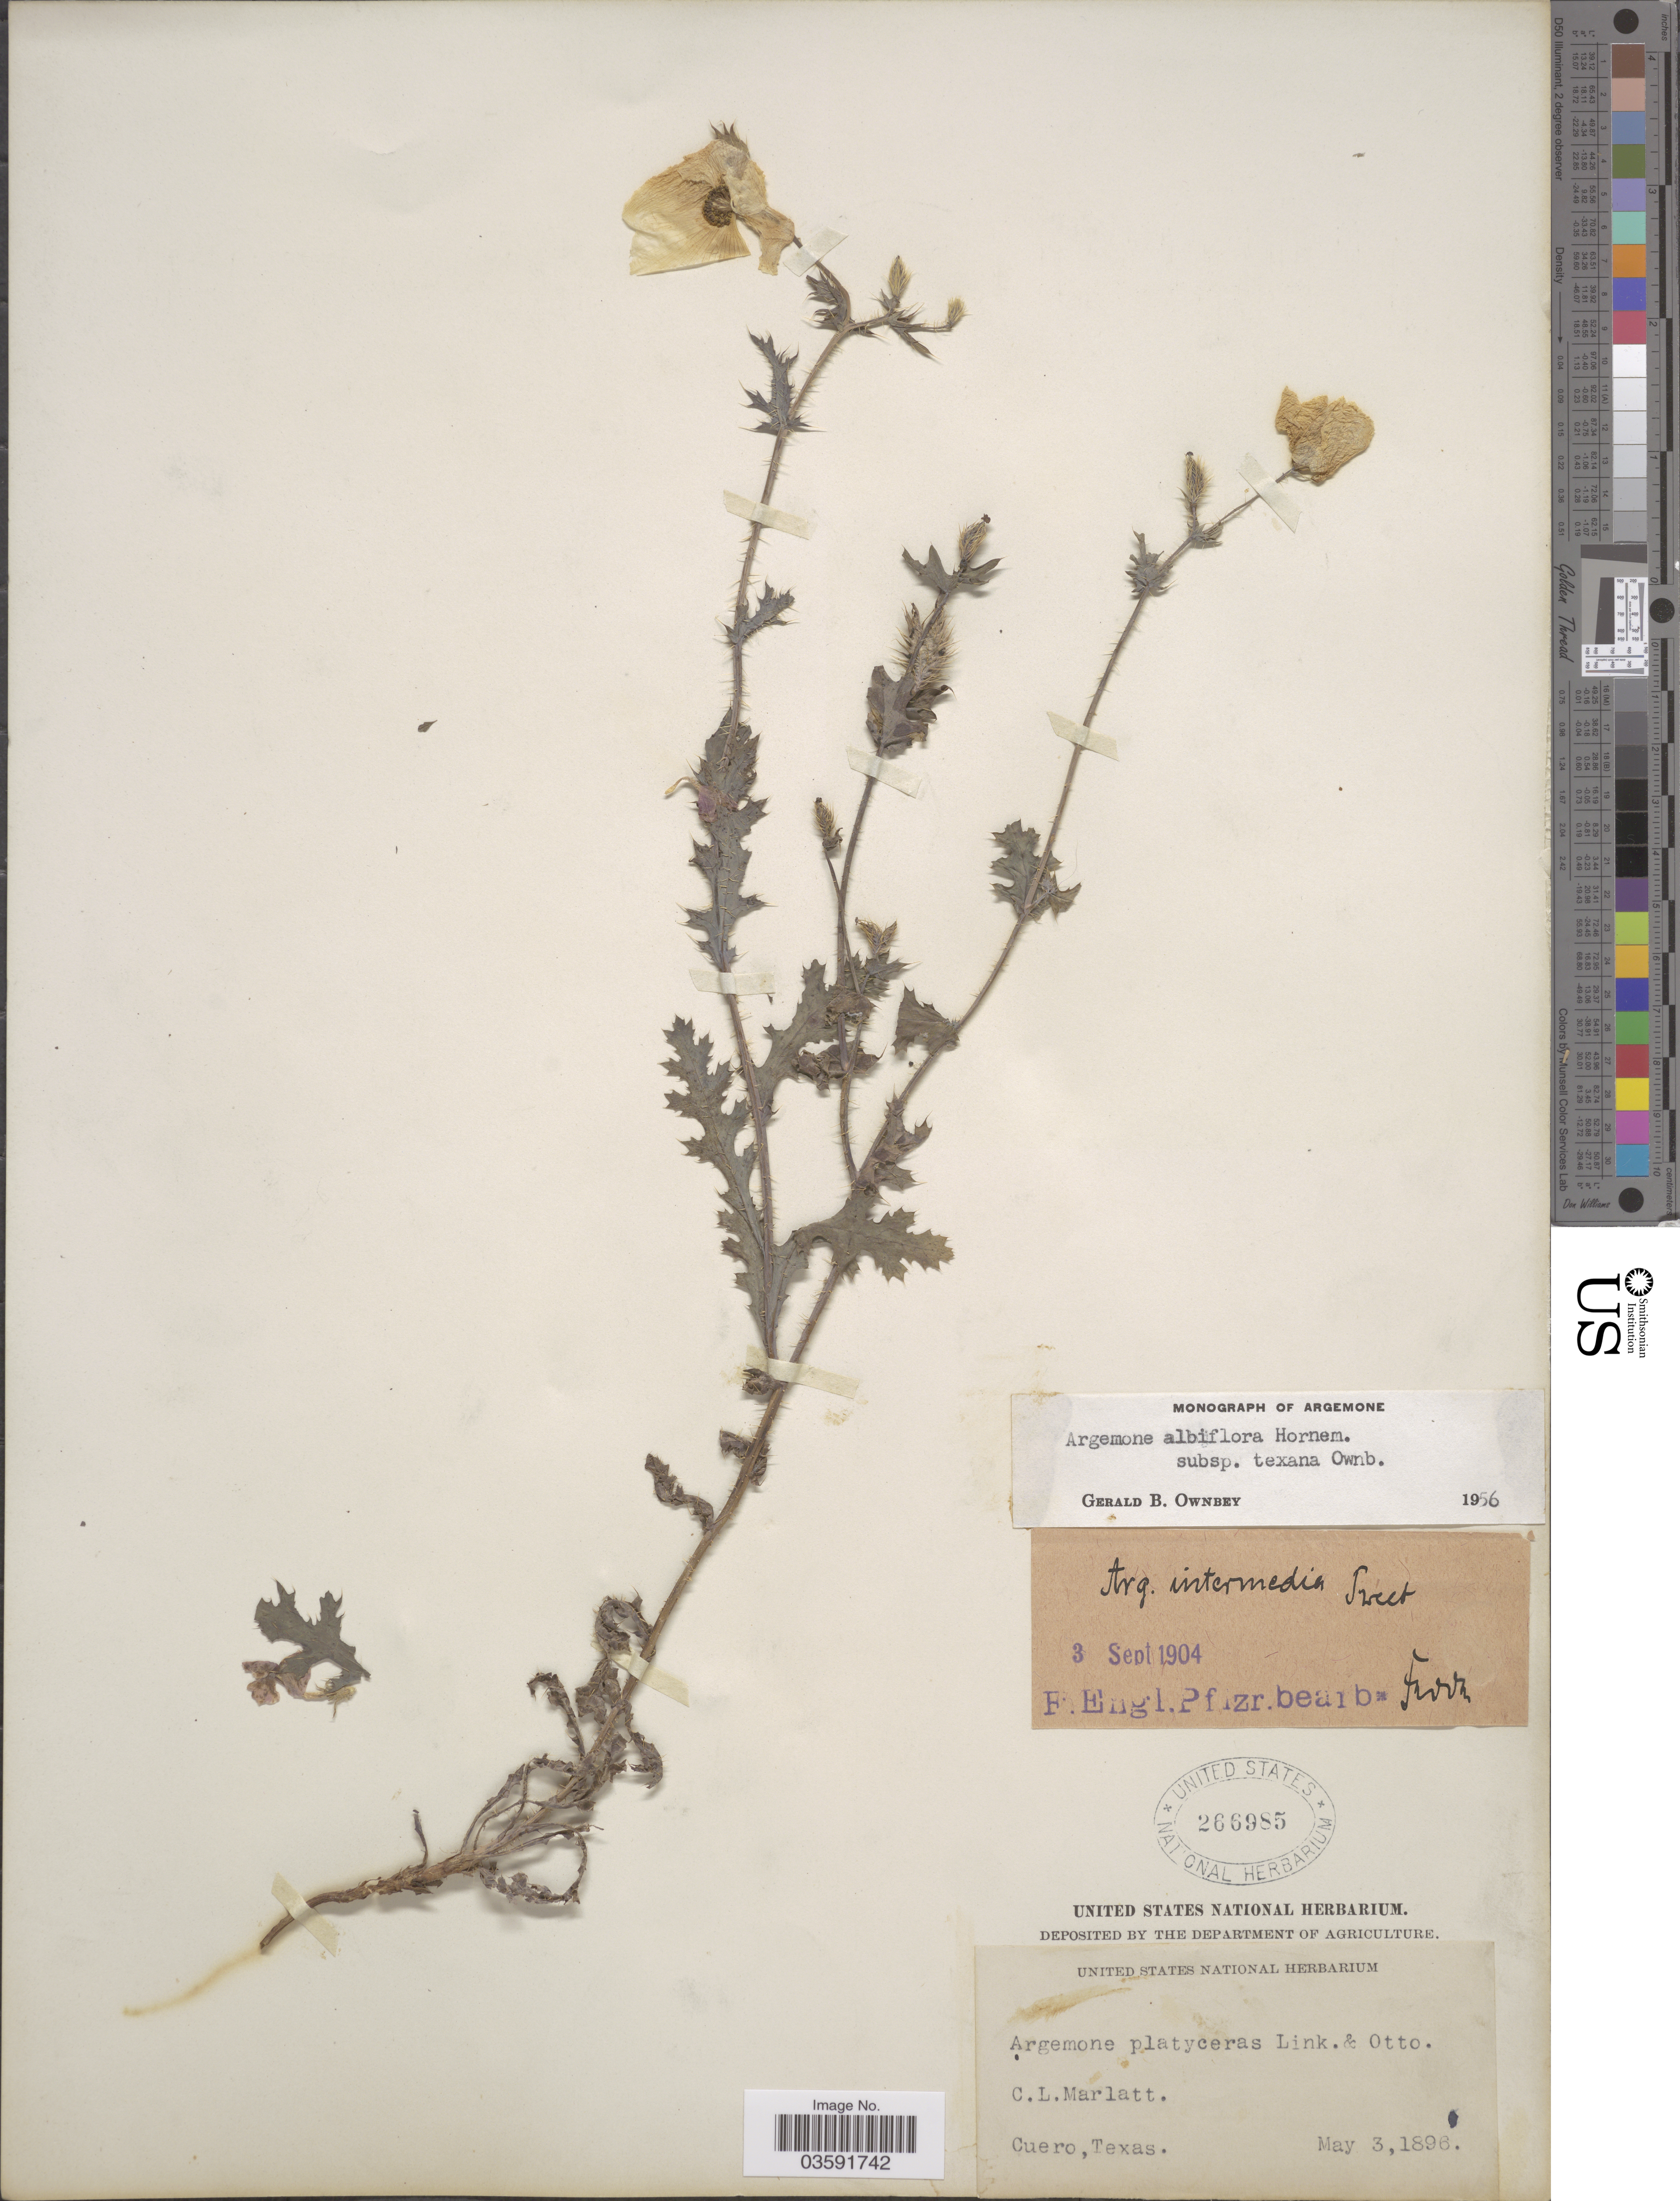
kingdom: Plantae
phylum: Tracheophyta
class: Magnoliopsida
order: Ranunculales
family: Papaveraceae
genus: Argemone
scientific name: Argemone albiflora subsp. texana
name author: G.B. Ownbey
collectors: C. Marlatt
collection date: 1896-05-03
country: United States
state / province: Texas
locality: Cuero.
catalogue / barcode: US 266985